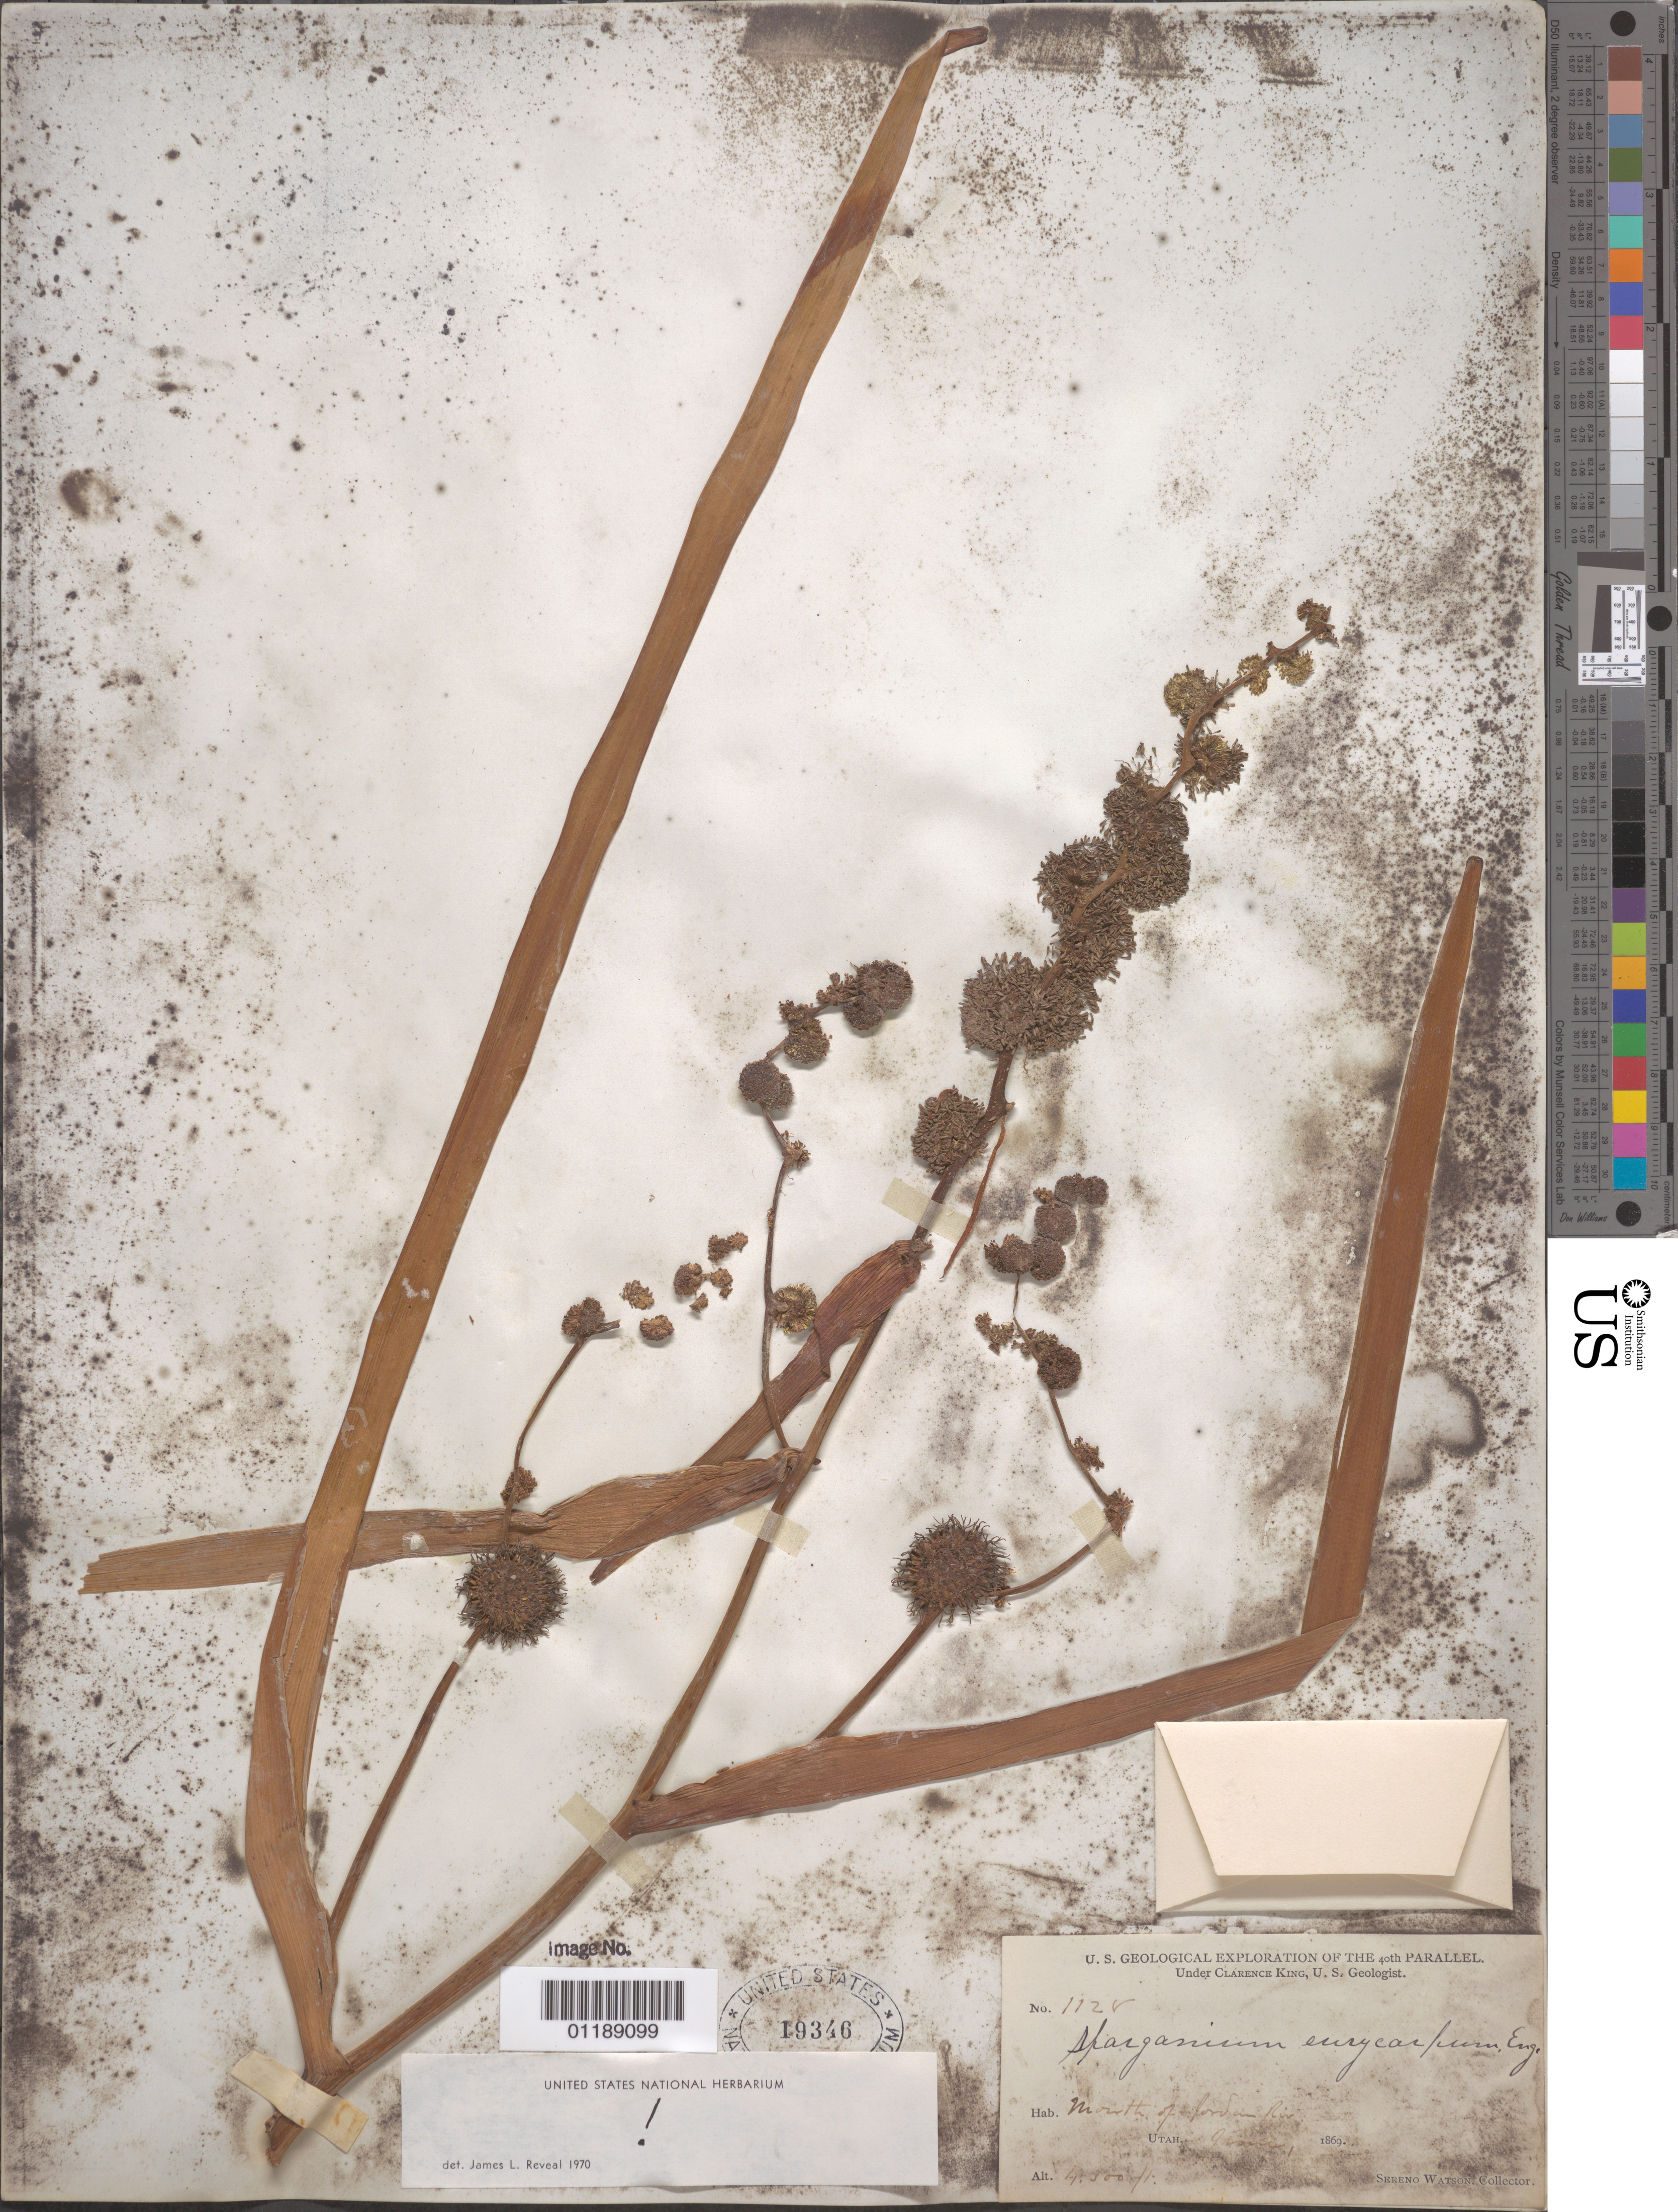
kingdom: Plantae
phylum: Tracheophyta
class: Liliopsida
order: Poales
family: Typhaceae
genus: Sparganium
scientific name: Sparganium eurycarpum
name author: Engelm.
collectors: S. Watson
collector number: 1128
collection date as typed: Jun 1869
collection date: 1869-06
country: United States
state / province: Utah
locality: Mouth of Jordan River.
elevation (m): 1311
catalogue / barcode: US 19346